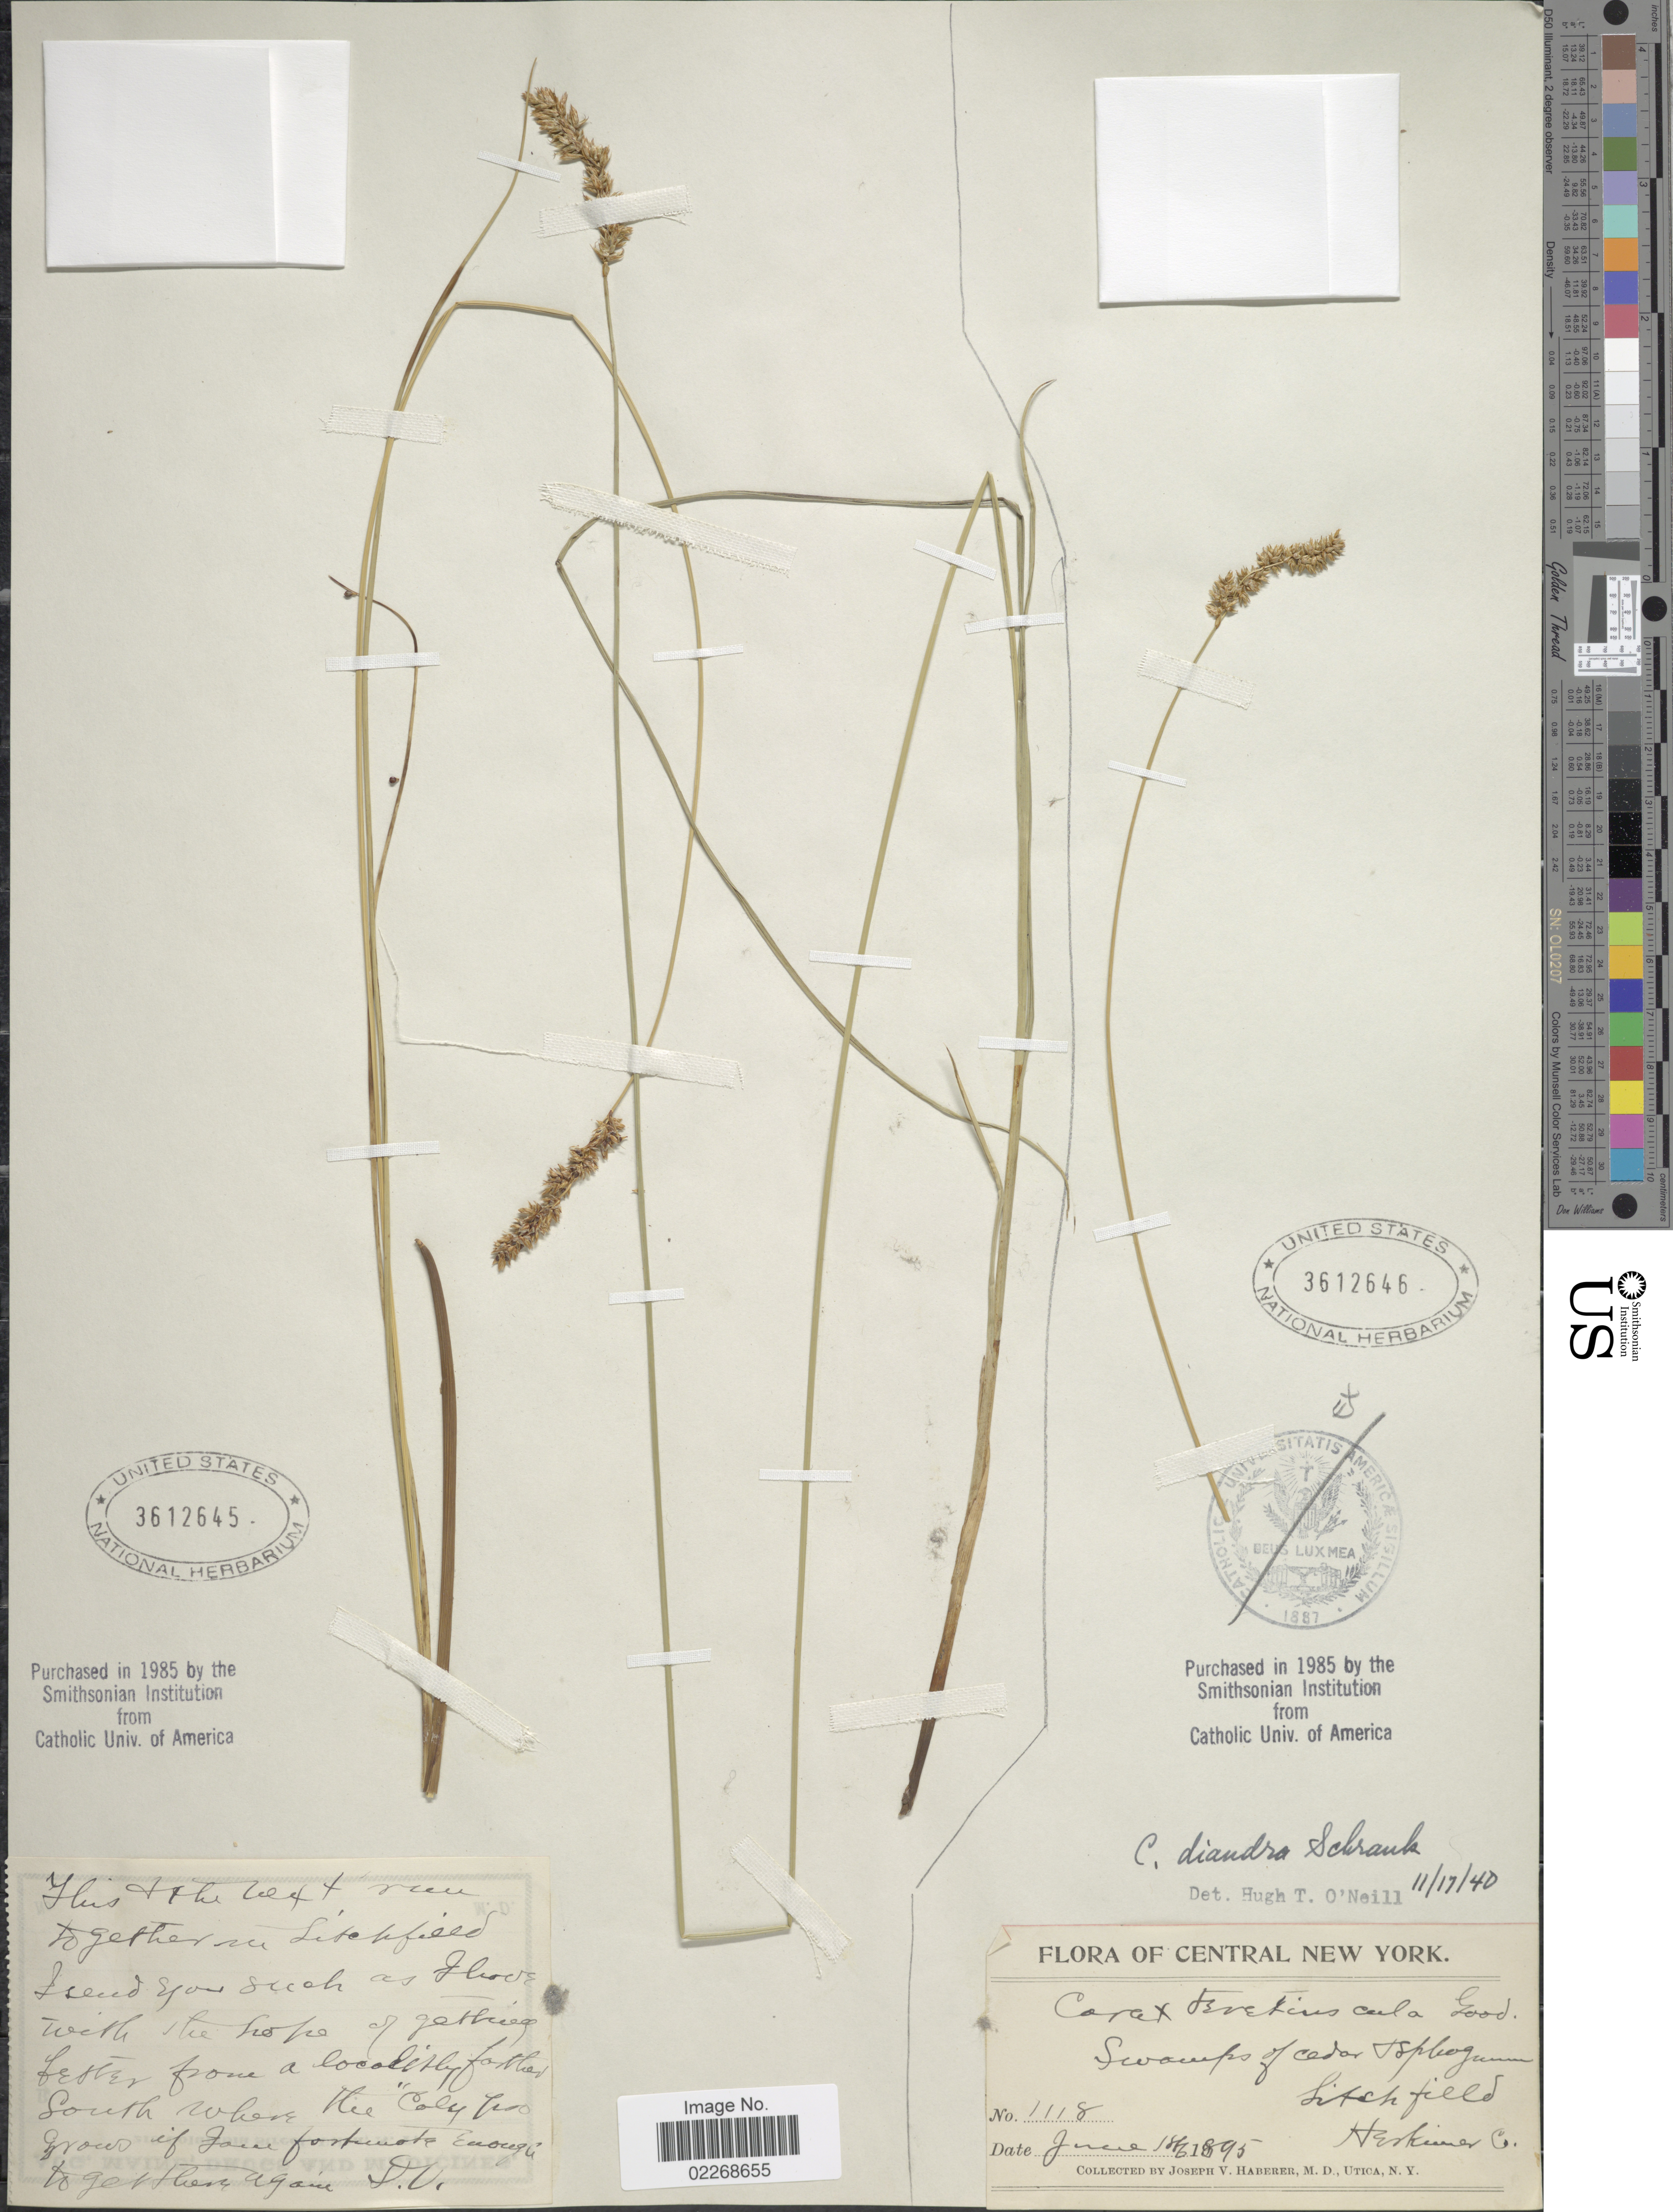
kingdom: Plantae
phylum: Tracheophyta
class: Liliopsida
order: Poales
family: Cyperaceae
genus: Carex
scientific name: Carex diandra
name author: Schrank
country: United States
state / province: New York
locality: Litchfield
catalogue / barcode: US 3612645